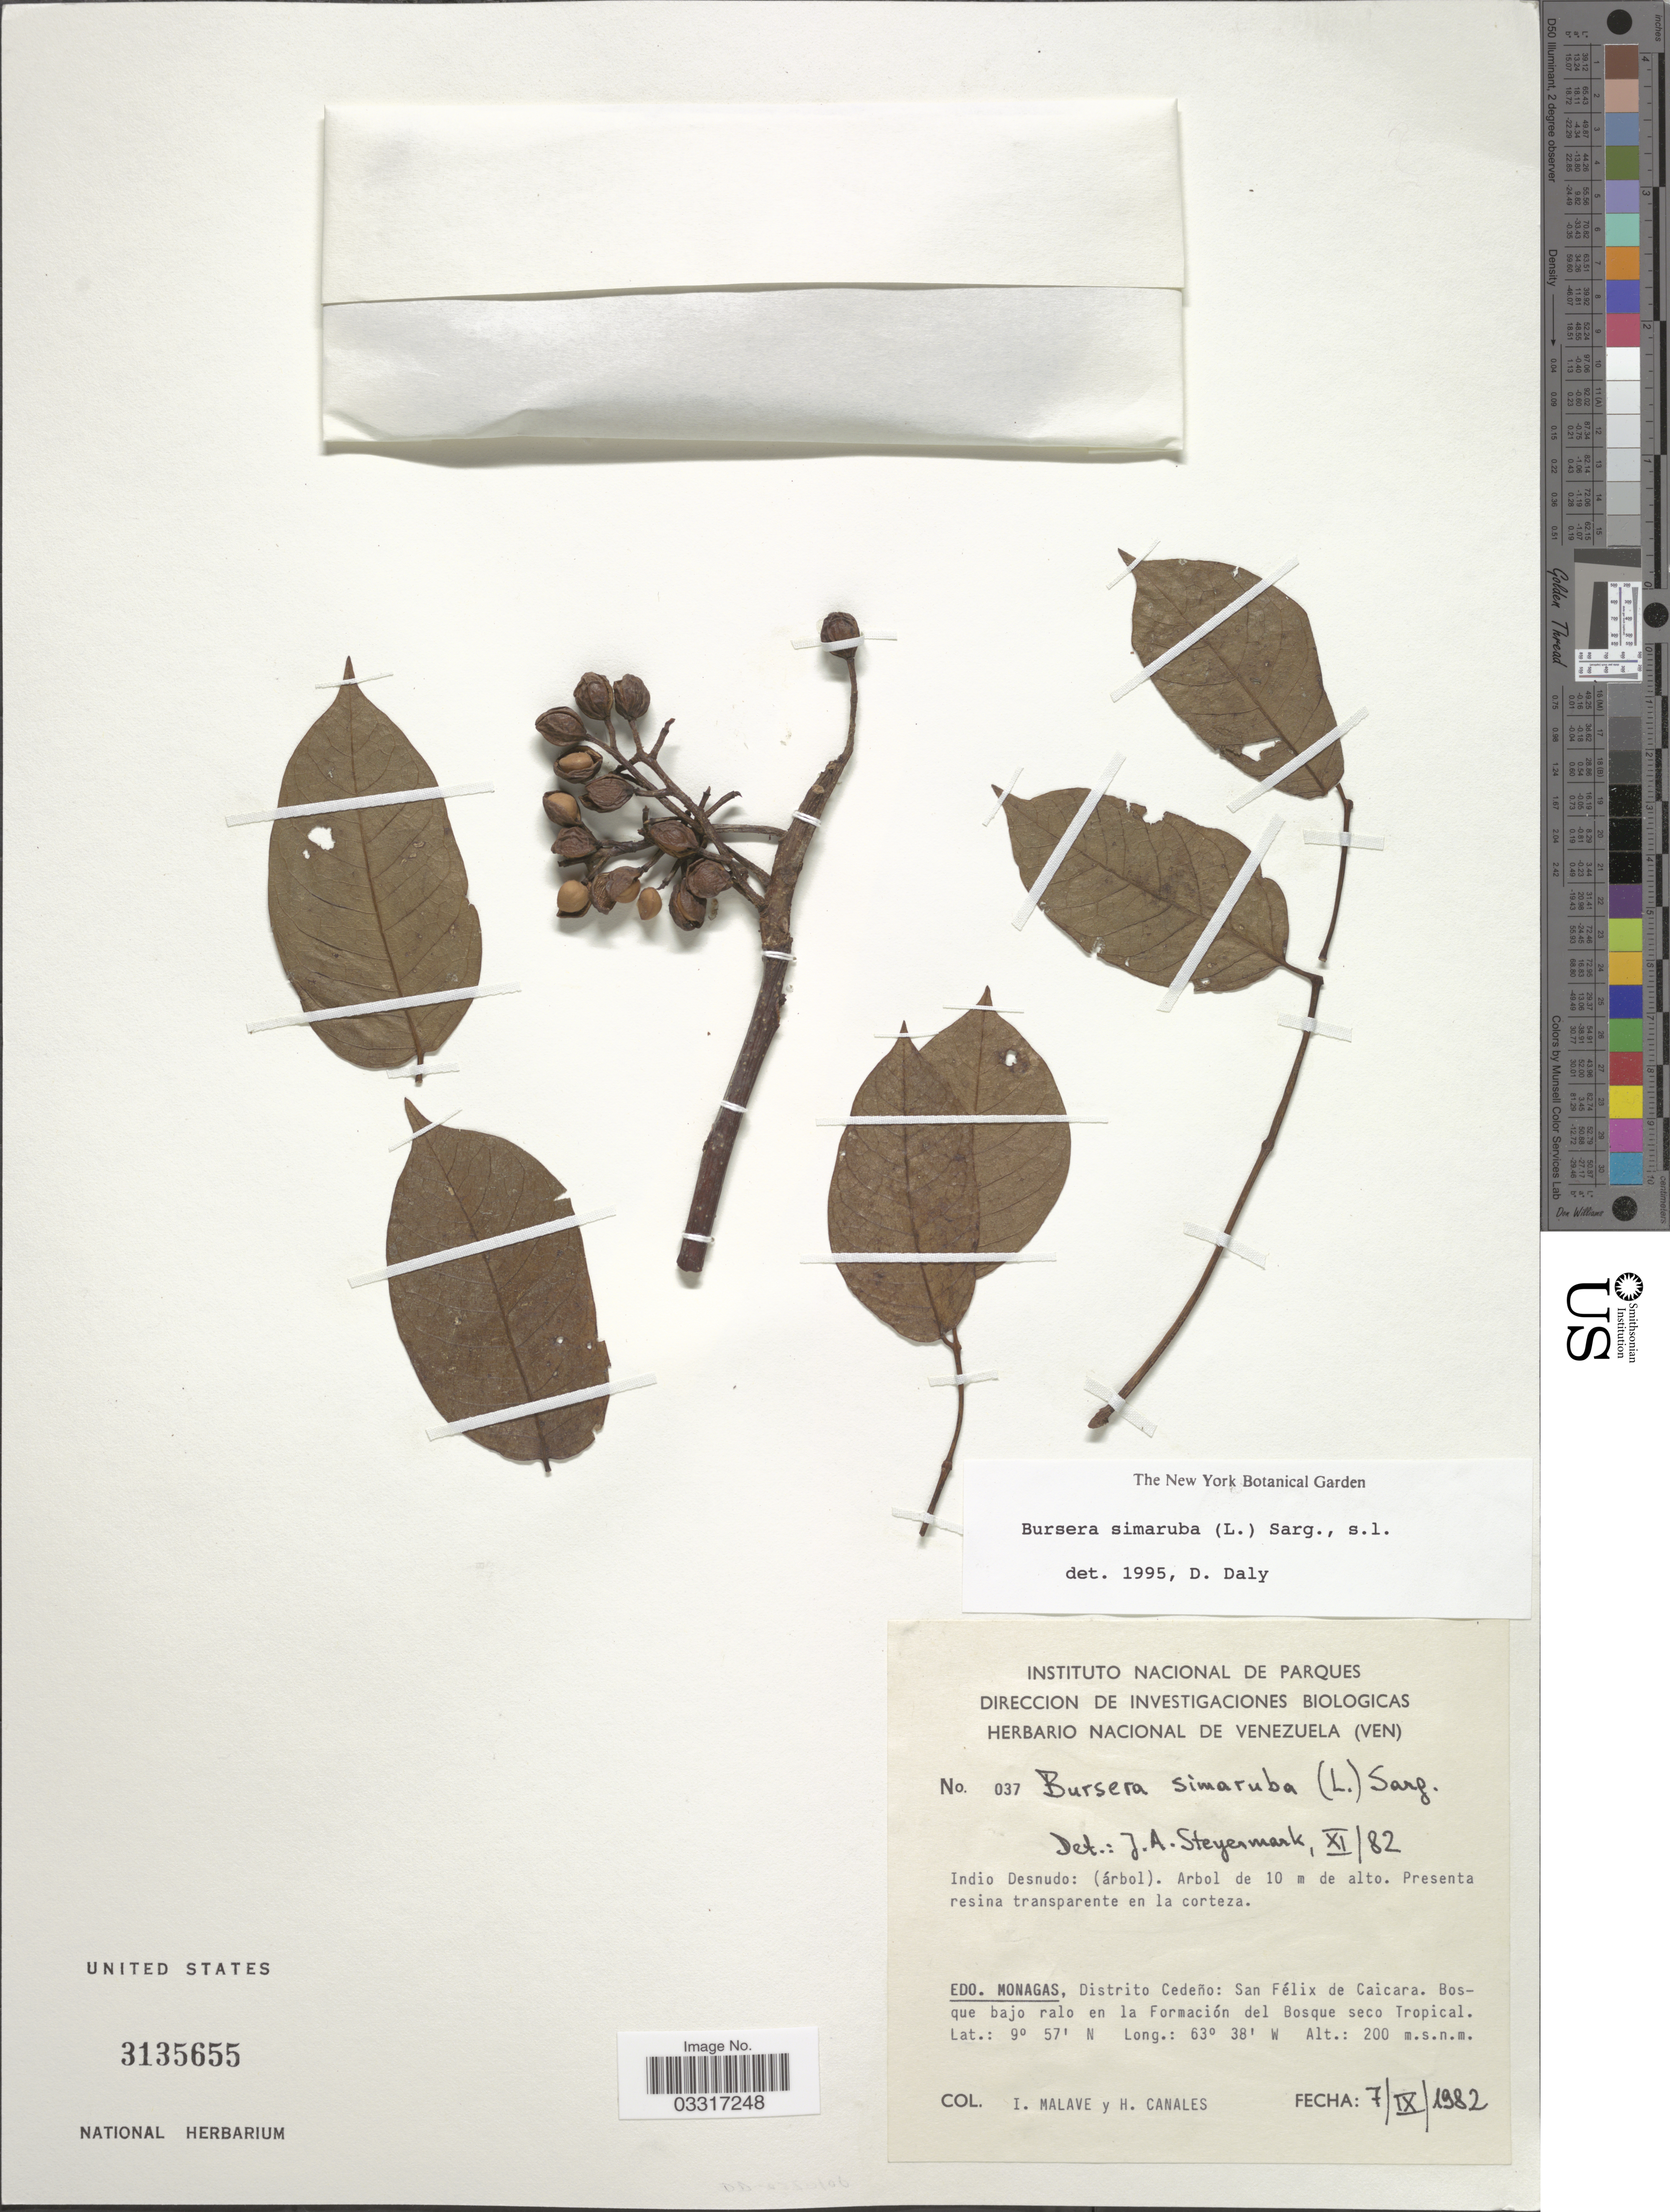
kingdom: Plantae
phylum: Tracheophyta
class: Magnoliopsida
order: Sapindales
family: Burseraceae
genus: Bursera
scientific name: Bursera simaruba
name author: (L.) Sarg.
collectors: I. Malave & H. Canales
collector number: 037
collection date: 1982-09-07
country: Venezuela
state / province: Monagas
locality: Distrito Cedeño: San Félix de Caicara. Bosque bajo ralo en la Formación del Bosque seco Tropical.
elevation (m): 200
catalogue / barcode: US 3135655